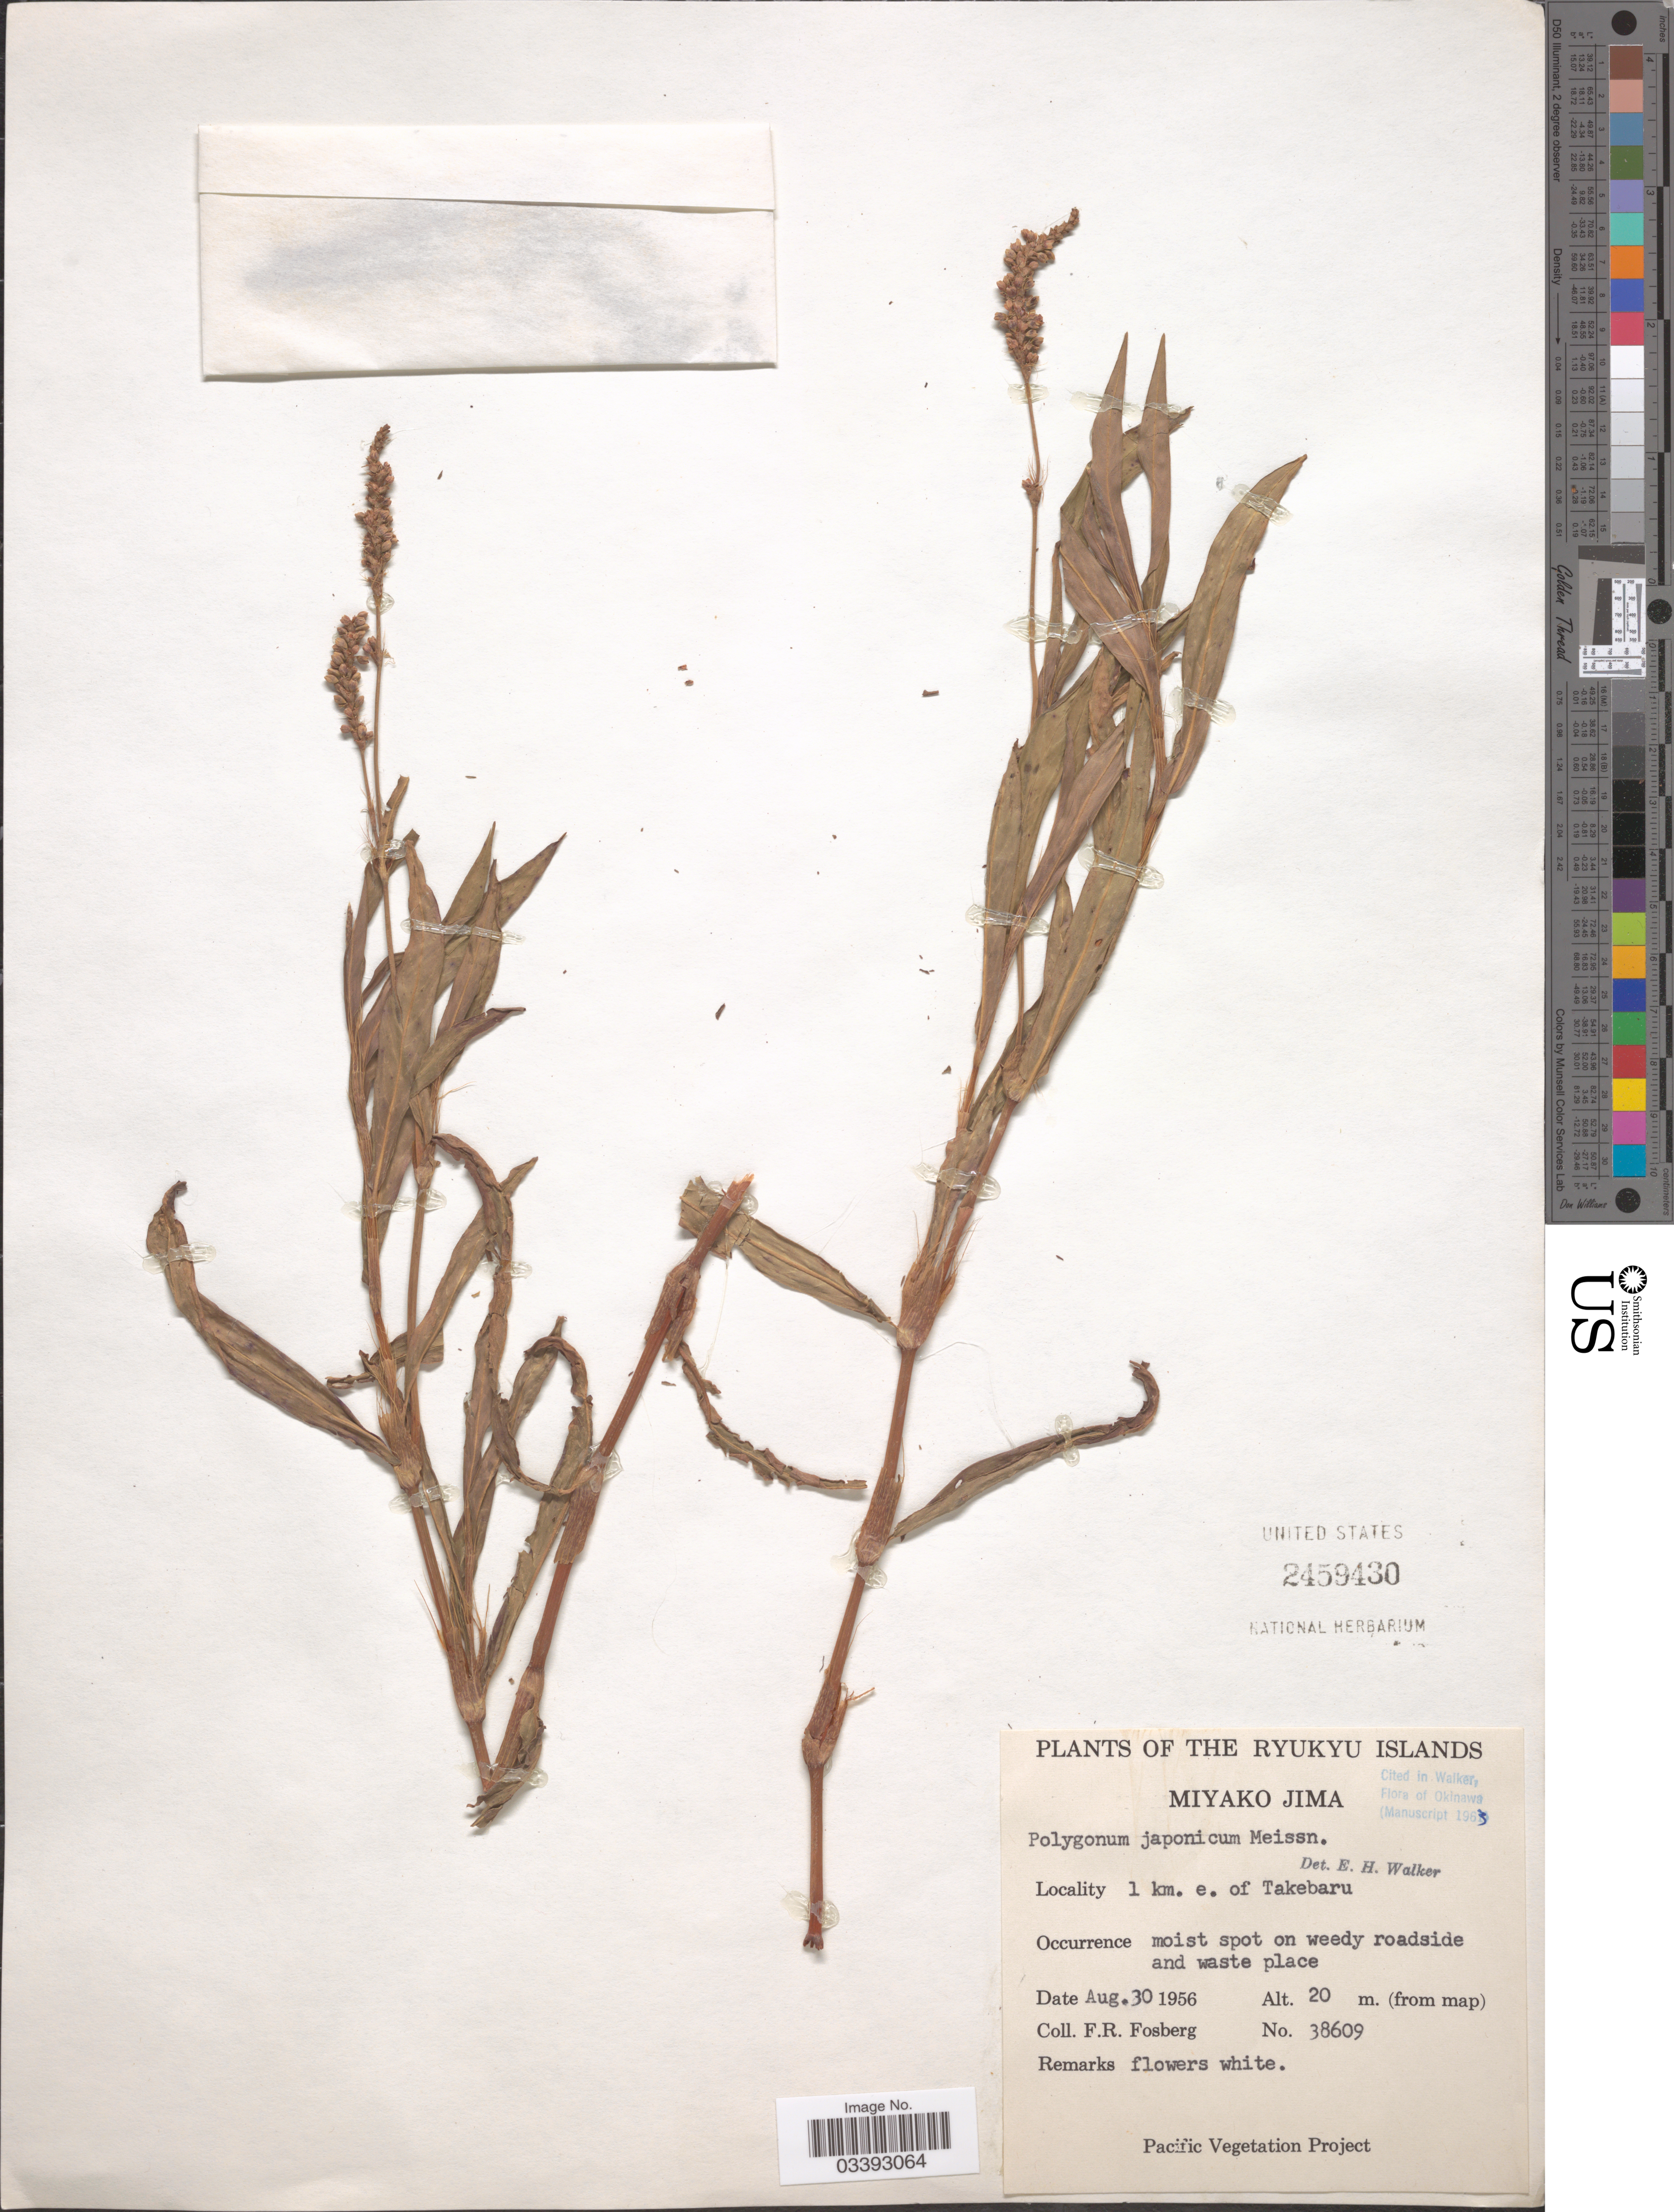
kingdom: Plantae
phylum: Tracheophyta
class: Magnoliopsida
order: Caryophyllales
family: Polygonaceae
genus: Polygonum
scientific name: Polygonum japonicum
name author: Meisn.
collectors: F. R. Fosberg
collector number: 38609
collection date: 1956-08-30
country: Japan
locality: The Ryukyu Islands. Miyako Jima. 1 km. e. of Takebaru.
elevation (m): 20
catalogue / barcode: US 2459430